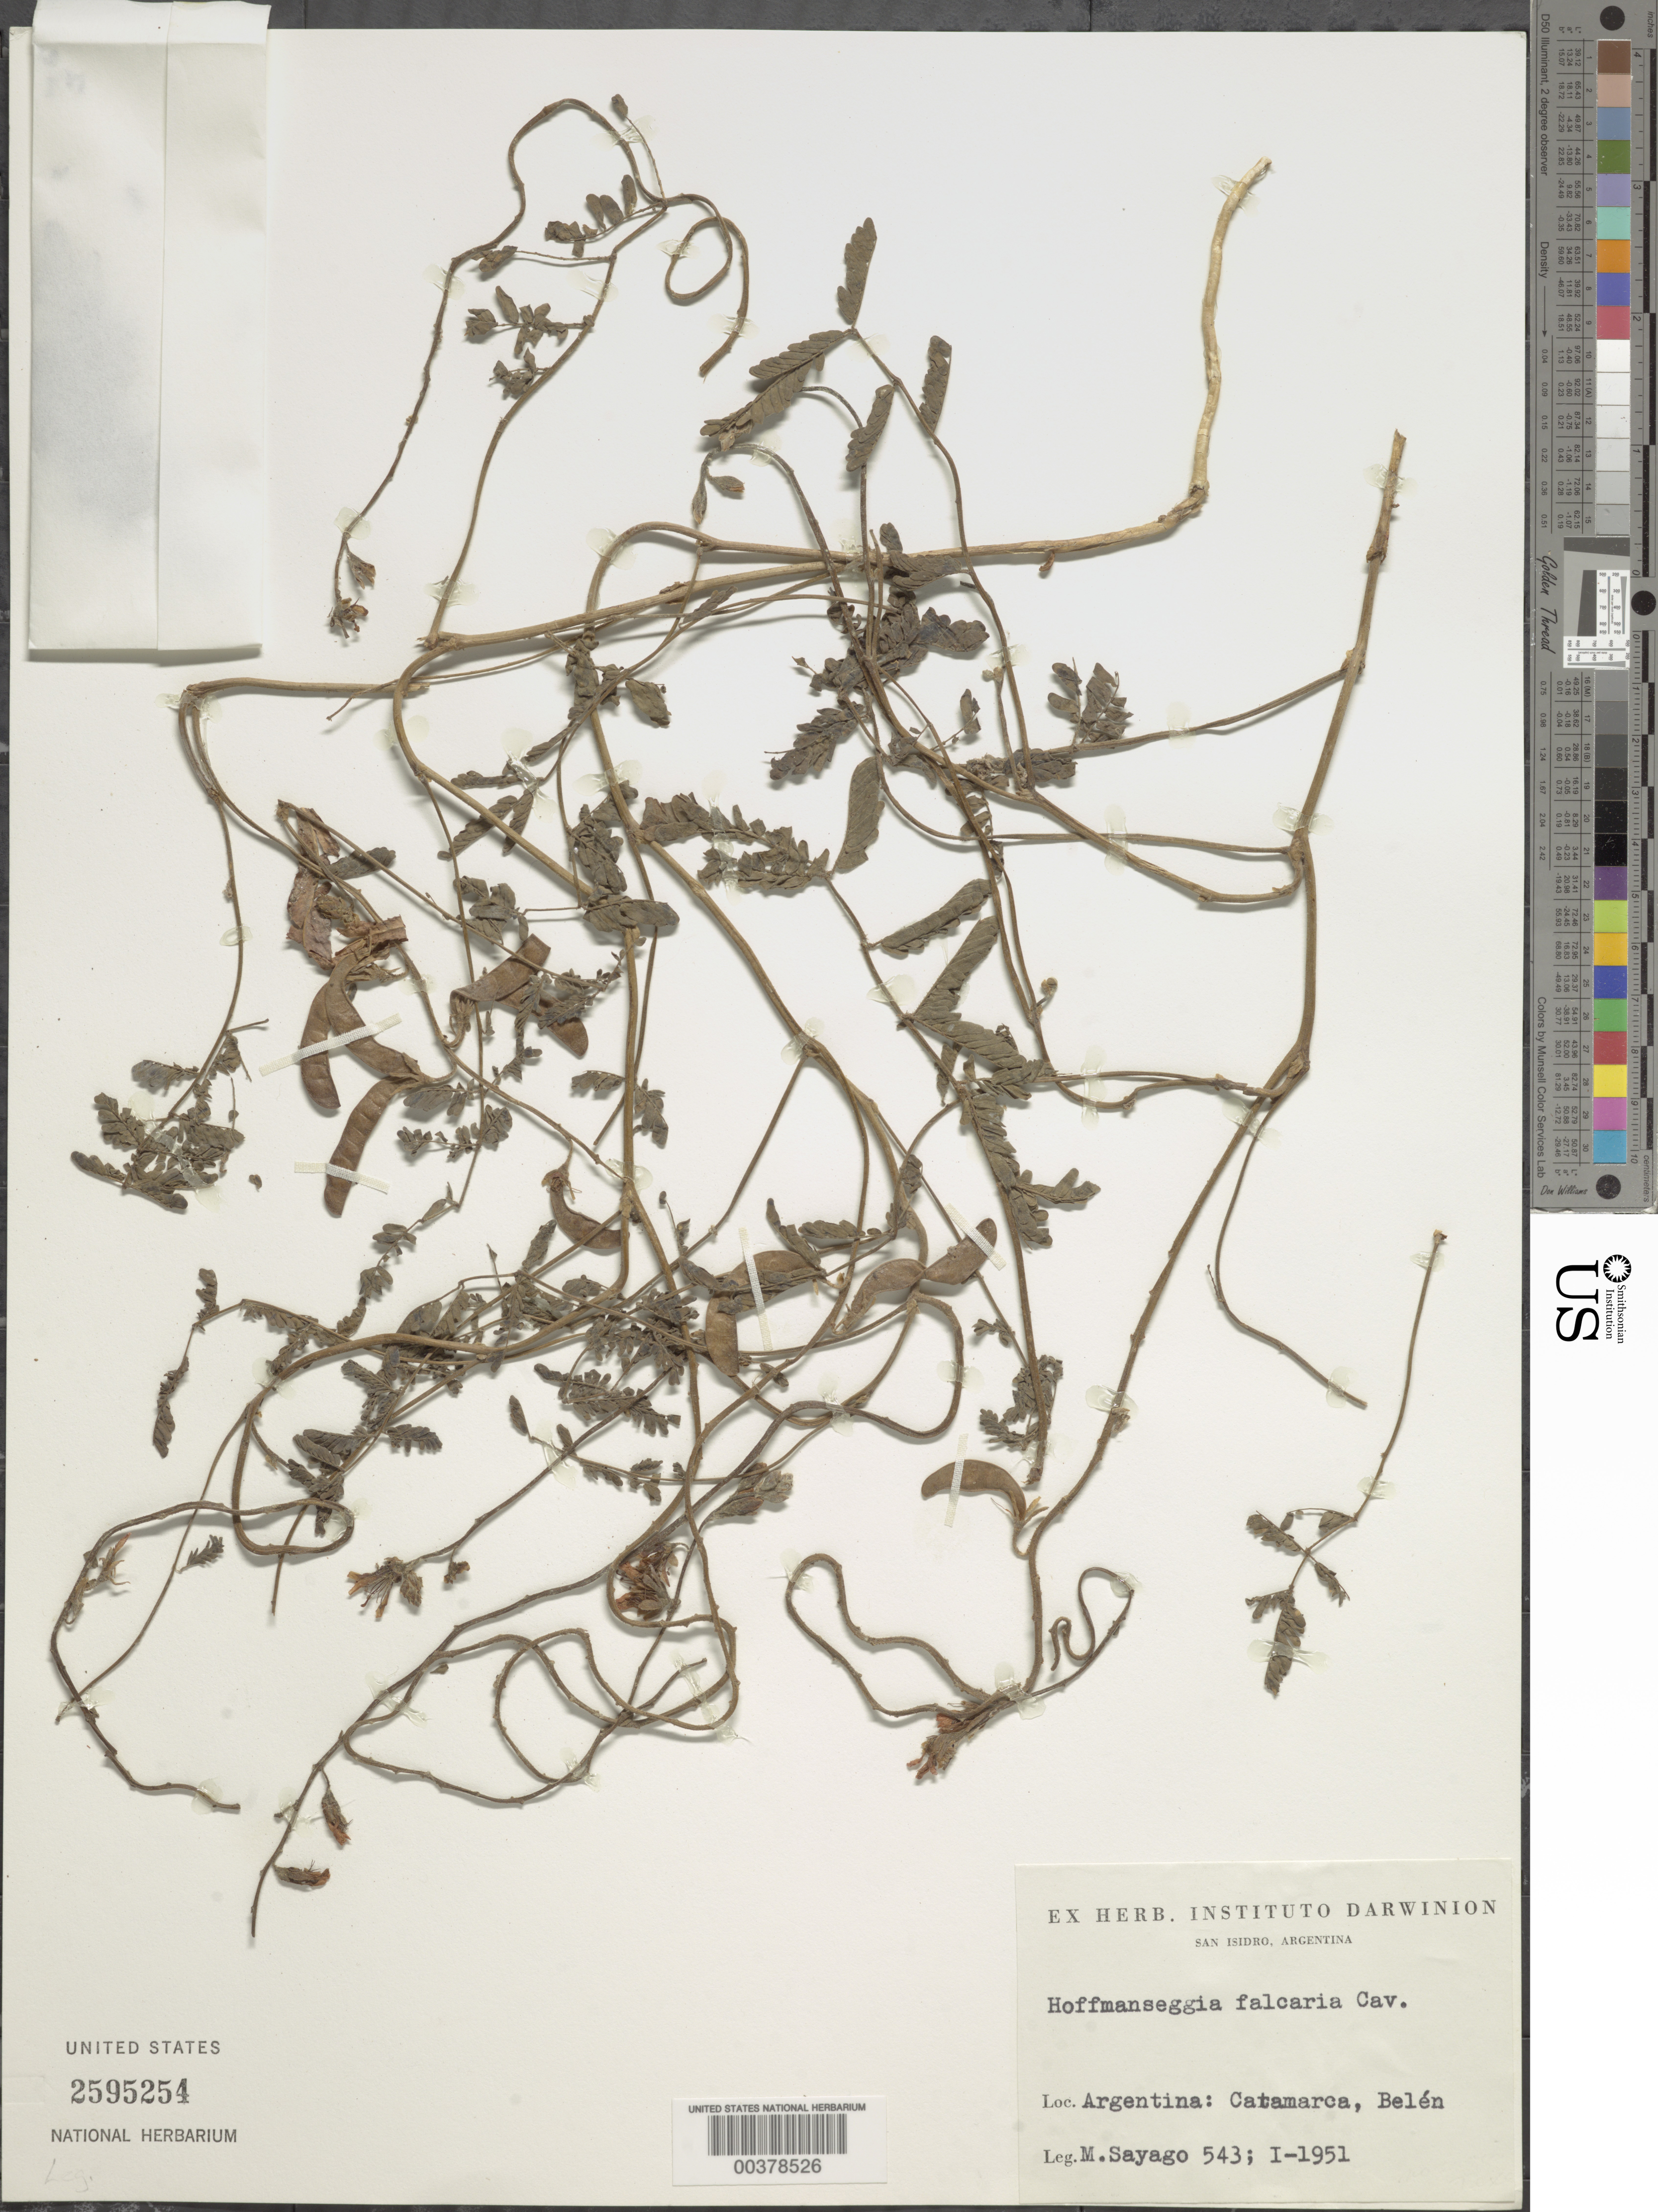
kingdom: Plantae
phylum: Tracheophyta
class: Magnoliopsida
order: Fabales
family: Fabaceae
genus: Hoffmannseggia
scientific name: Hoffmannseggia glauca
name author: (Ortega) Eifert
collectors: M. Sayago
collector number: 543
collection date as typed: Jan 1951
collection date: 1951-01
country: Argentina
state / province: Catamarca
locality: Belen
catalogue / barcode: US 2595254